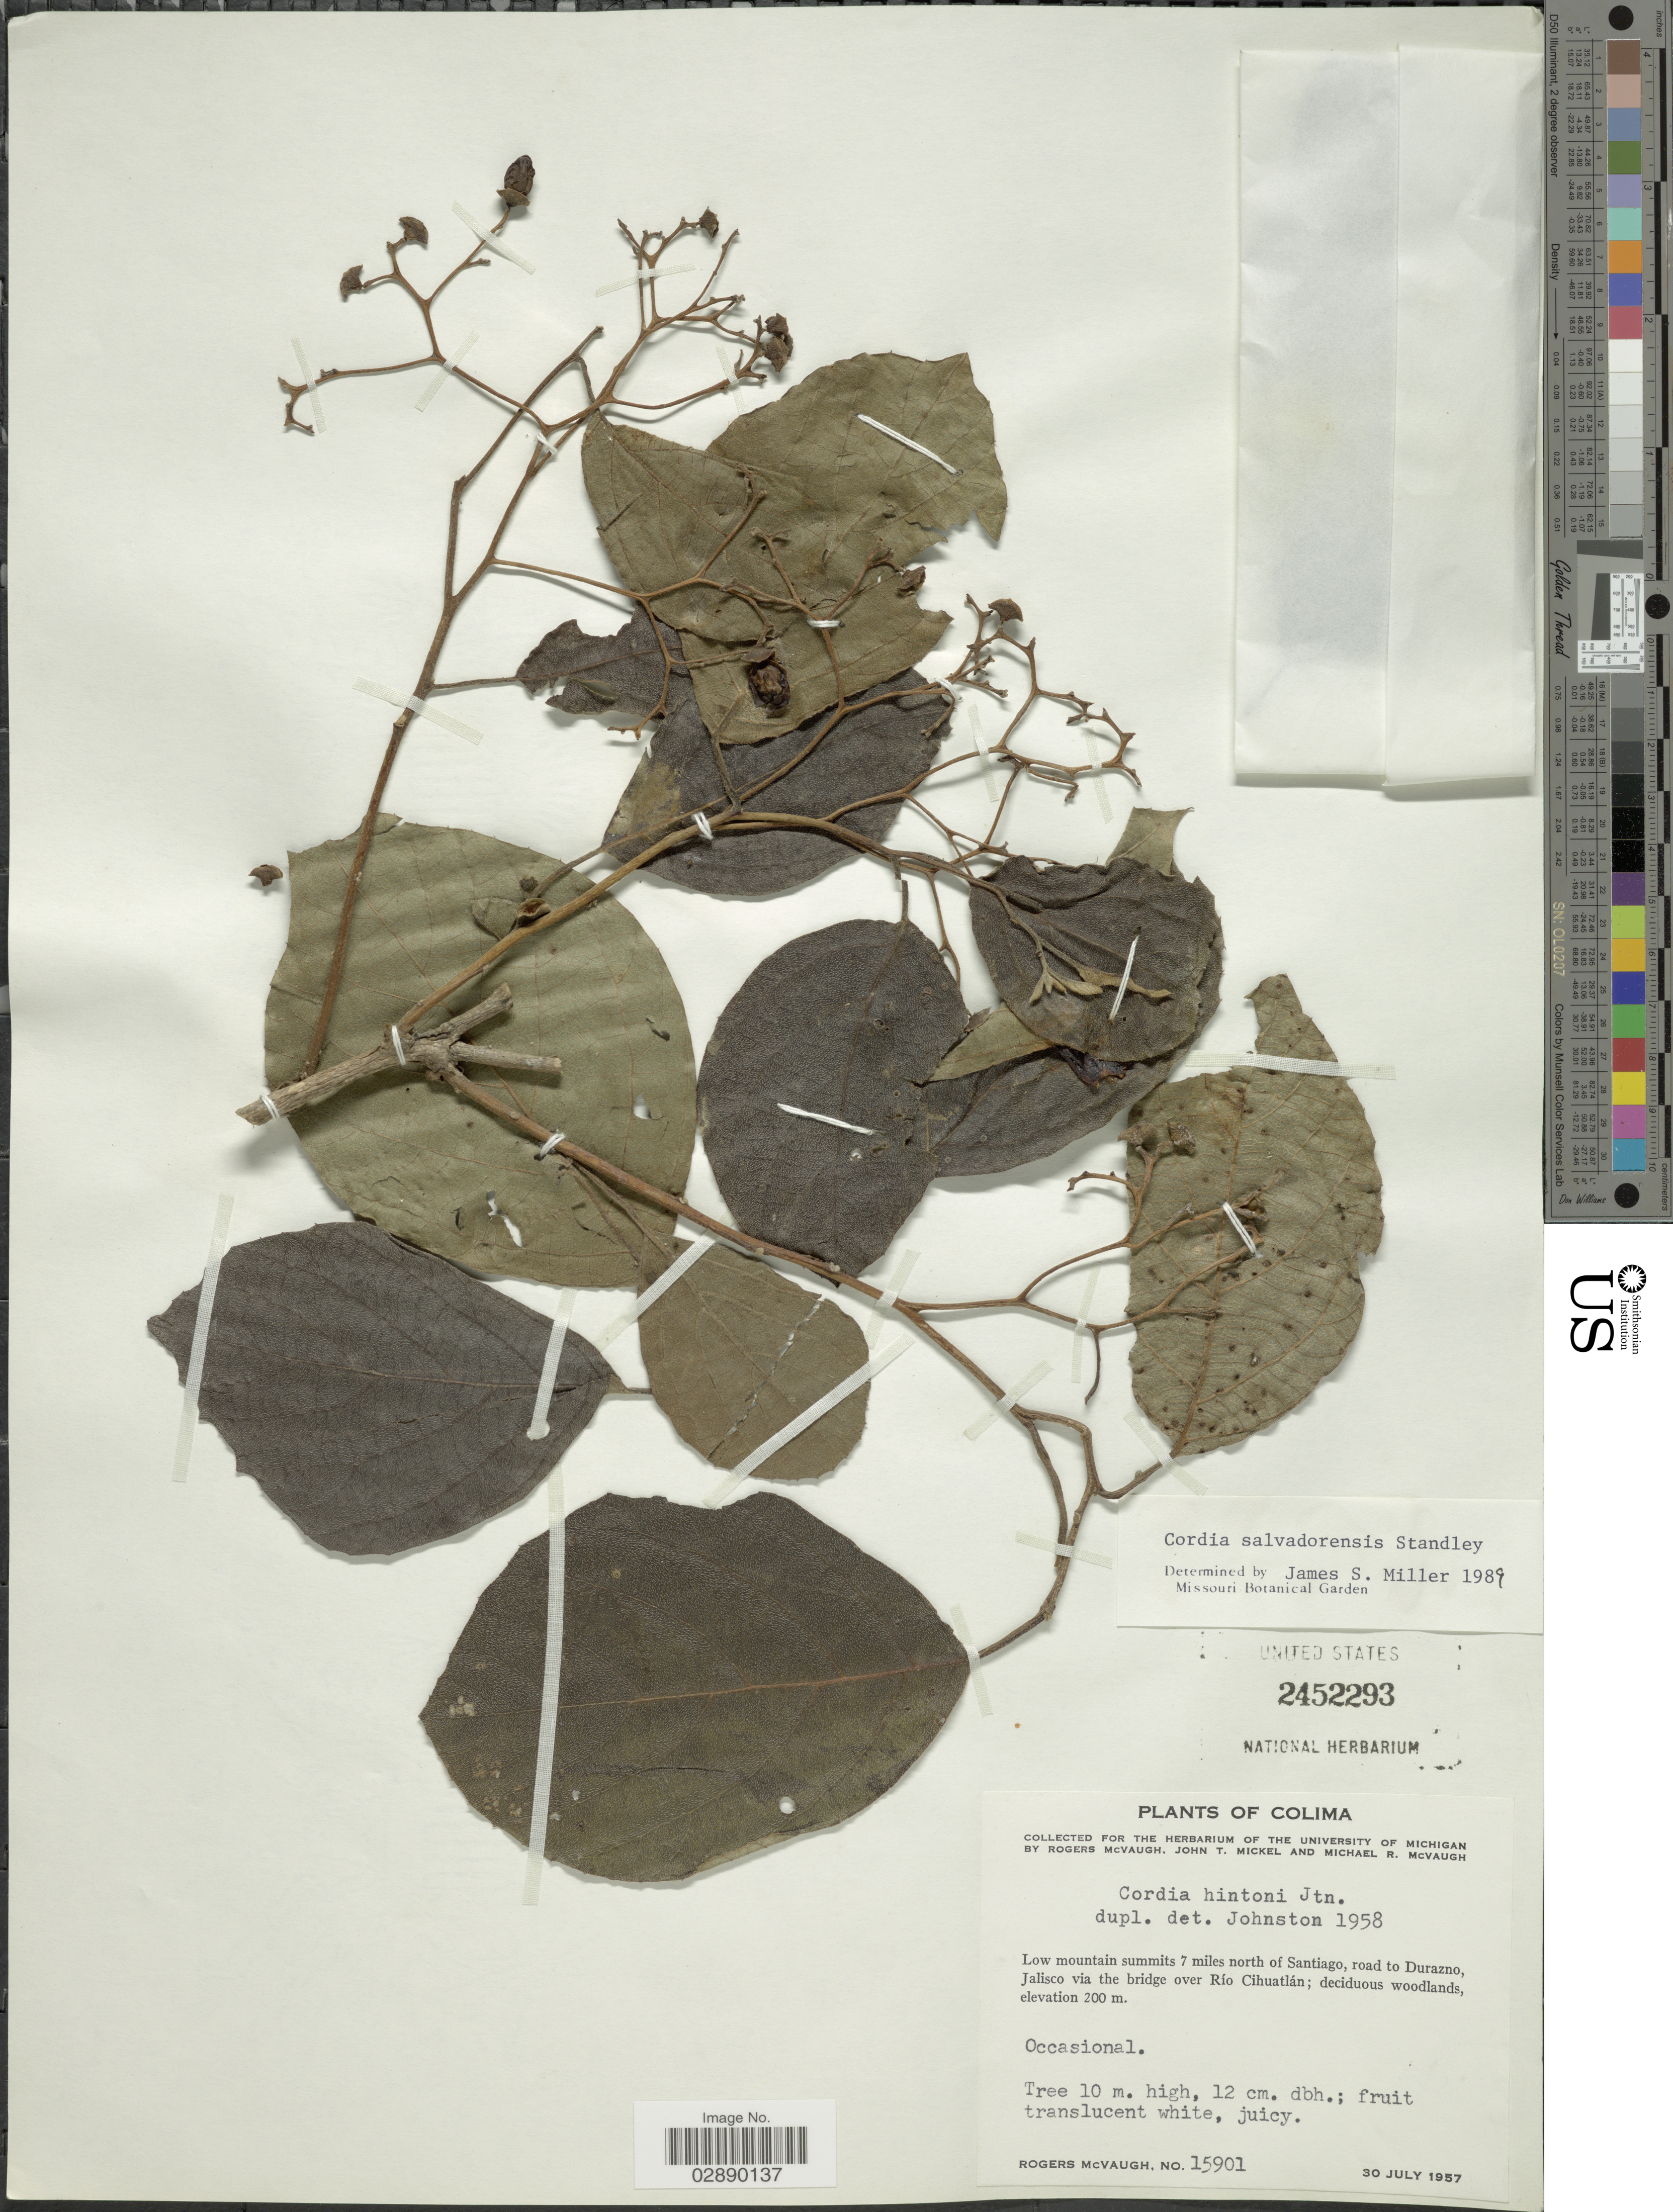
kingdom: Plantae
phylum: Tracheophyta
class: Magnoliopsida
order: Boraginales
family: Cordiaceae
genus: Cordia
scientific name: Cordia salvadorensis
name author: Standl.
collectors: R. McVaugh, J. T. Mickel & M. R. McVaugh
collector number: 15901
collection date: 1957-07-30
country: Mexico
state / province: Colima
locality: Low mountain summits 7 miles north of Santiago, road to Durazno, Jalisco via the bridge over Río Cihuatlán.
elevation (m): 200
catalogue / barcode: US 2452293